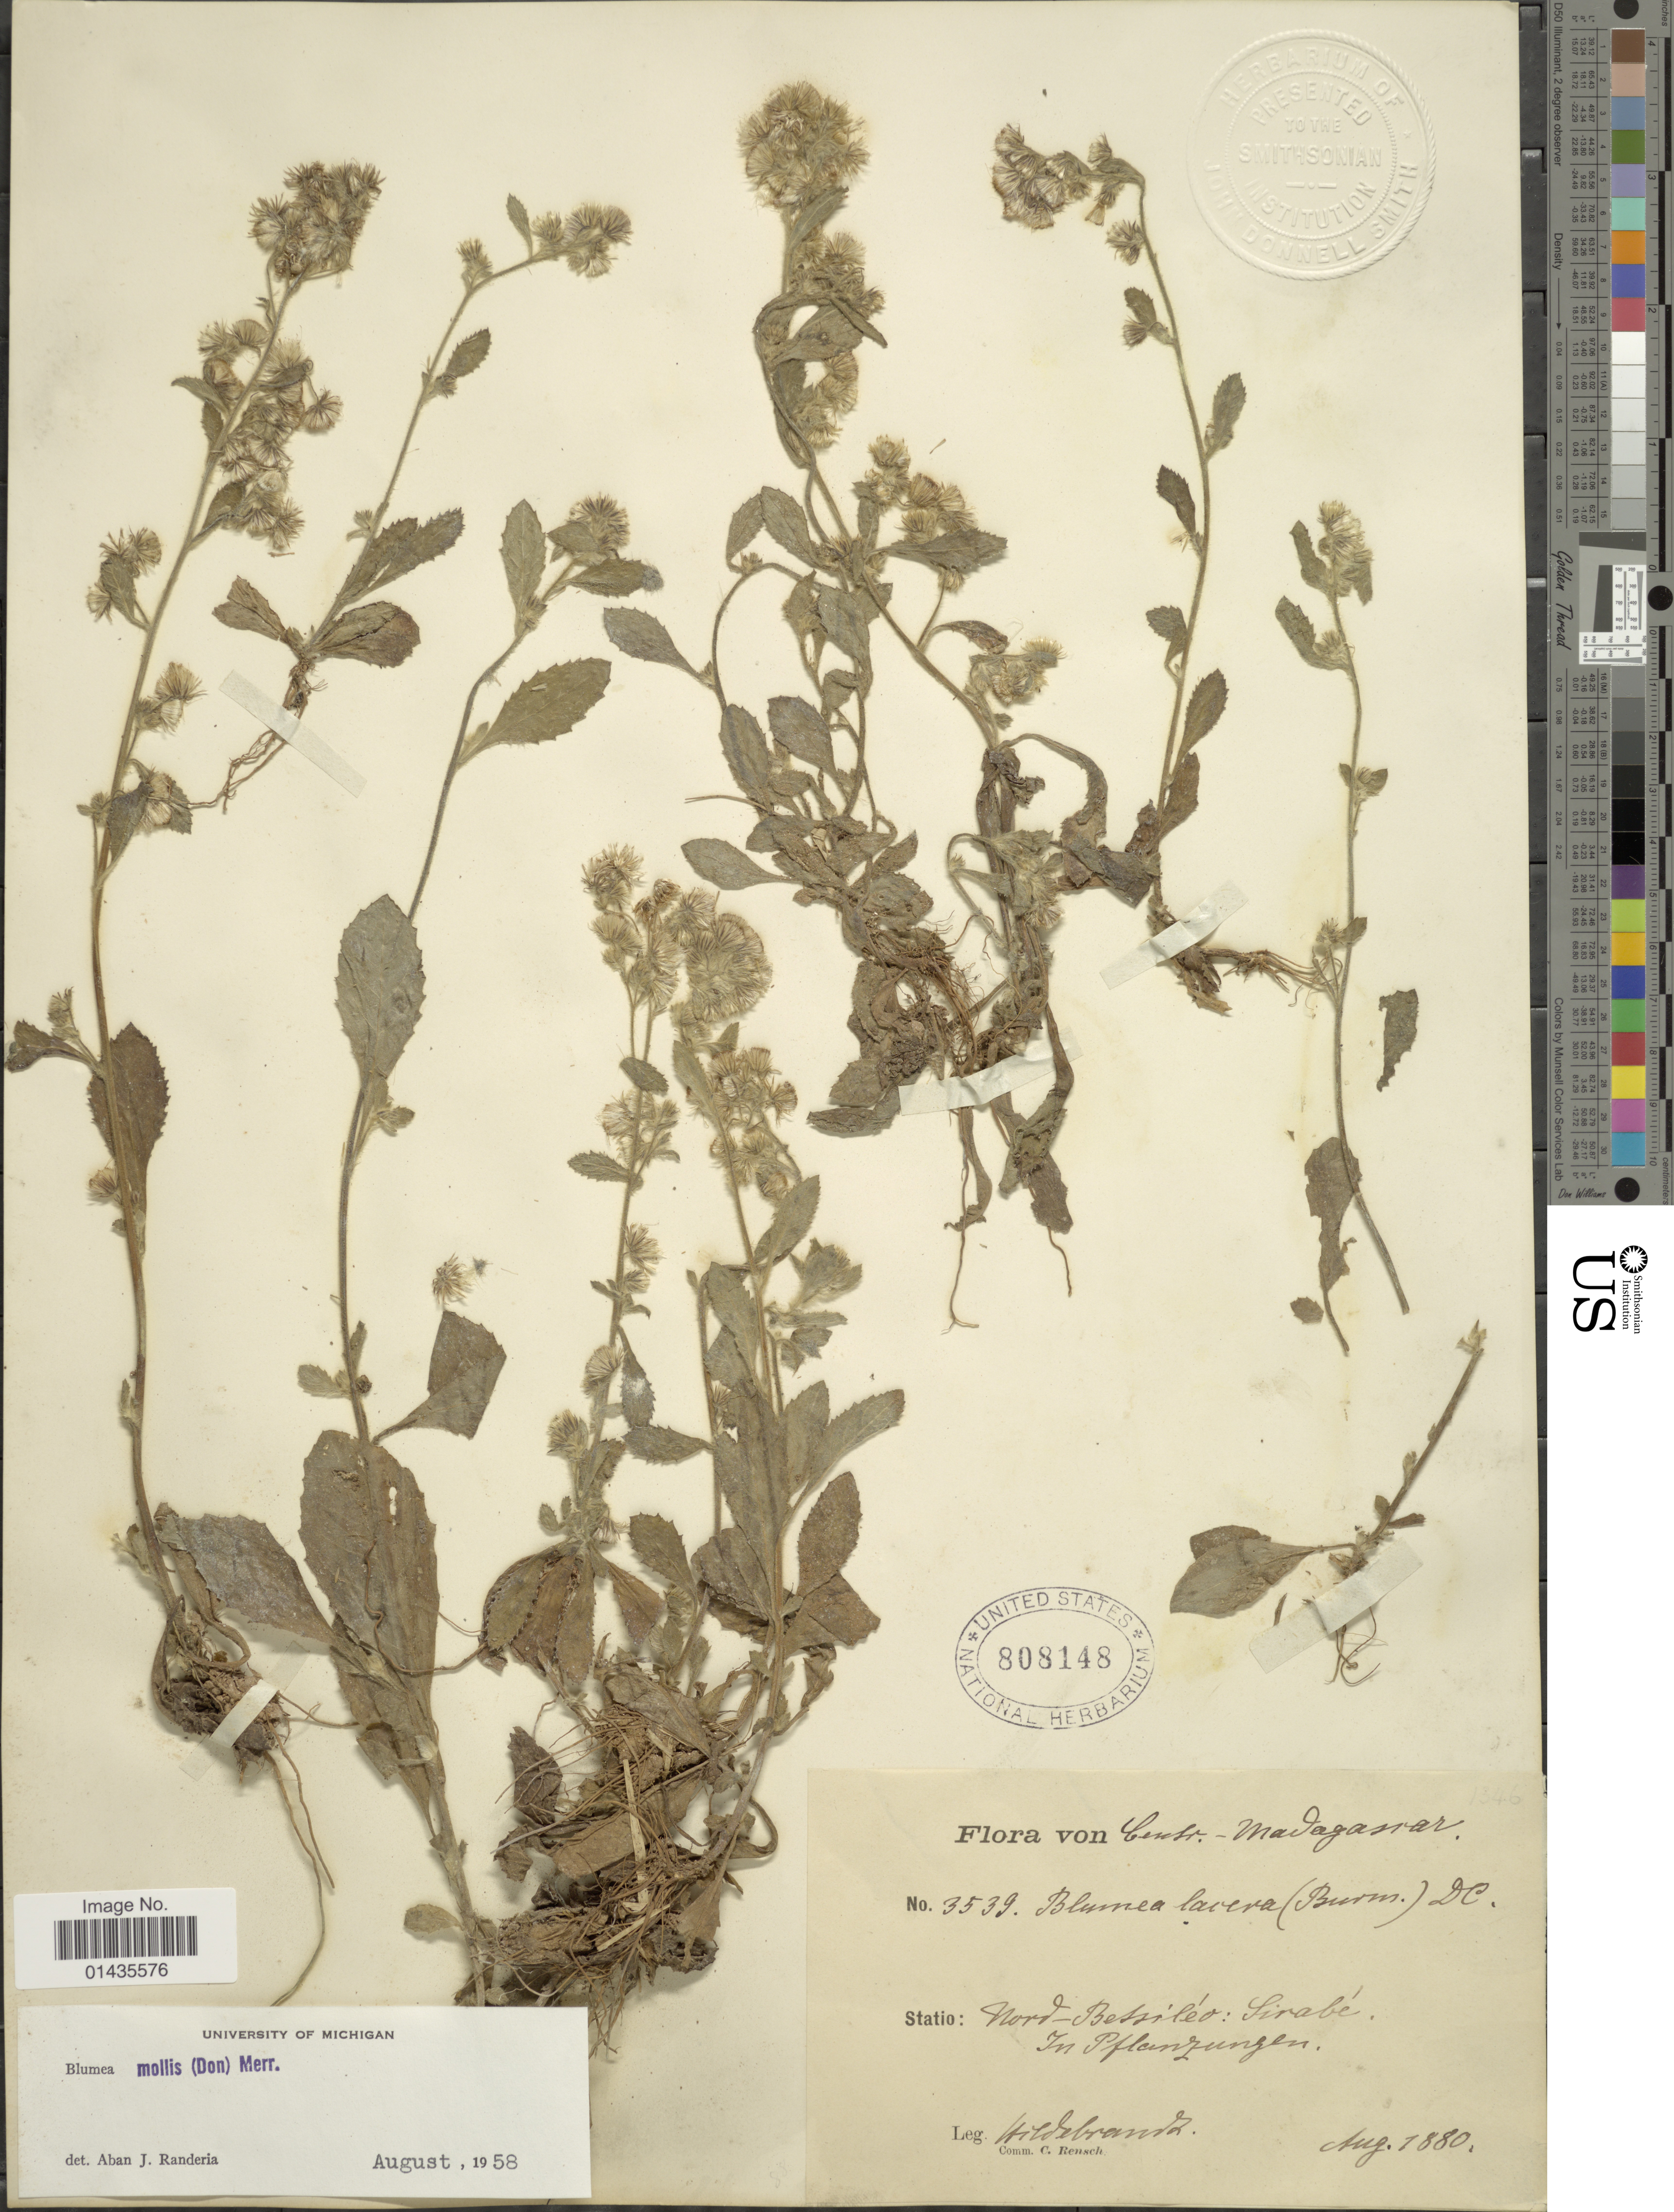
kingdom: Plantae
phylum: Tracheophyta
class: Magnoliopsida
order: Asterales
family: Asteraceae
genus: Blumea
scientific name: Blumea mollis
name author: (D. Don) Merr.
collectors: J. Hildebrandt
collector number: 3539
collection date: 1880-08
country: Madagascar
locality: Centr-Madagascar, Nord-Betsileo, Sirabe.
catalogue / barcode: US 808148